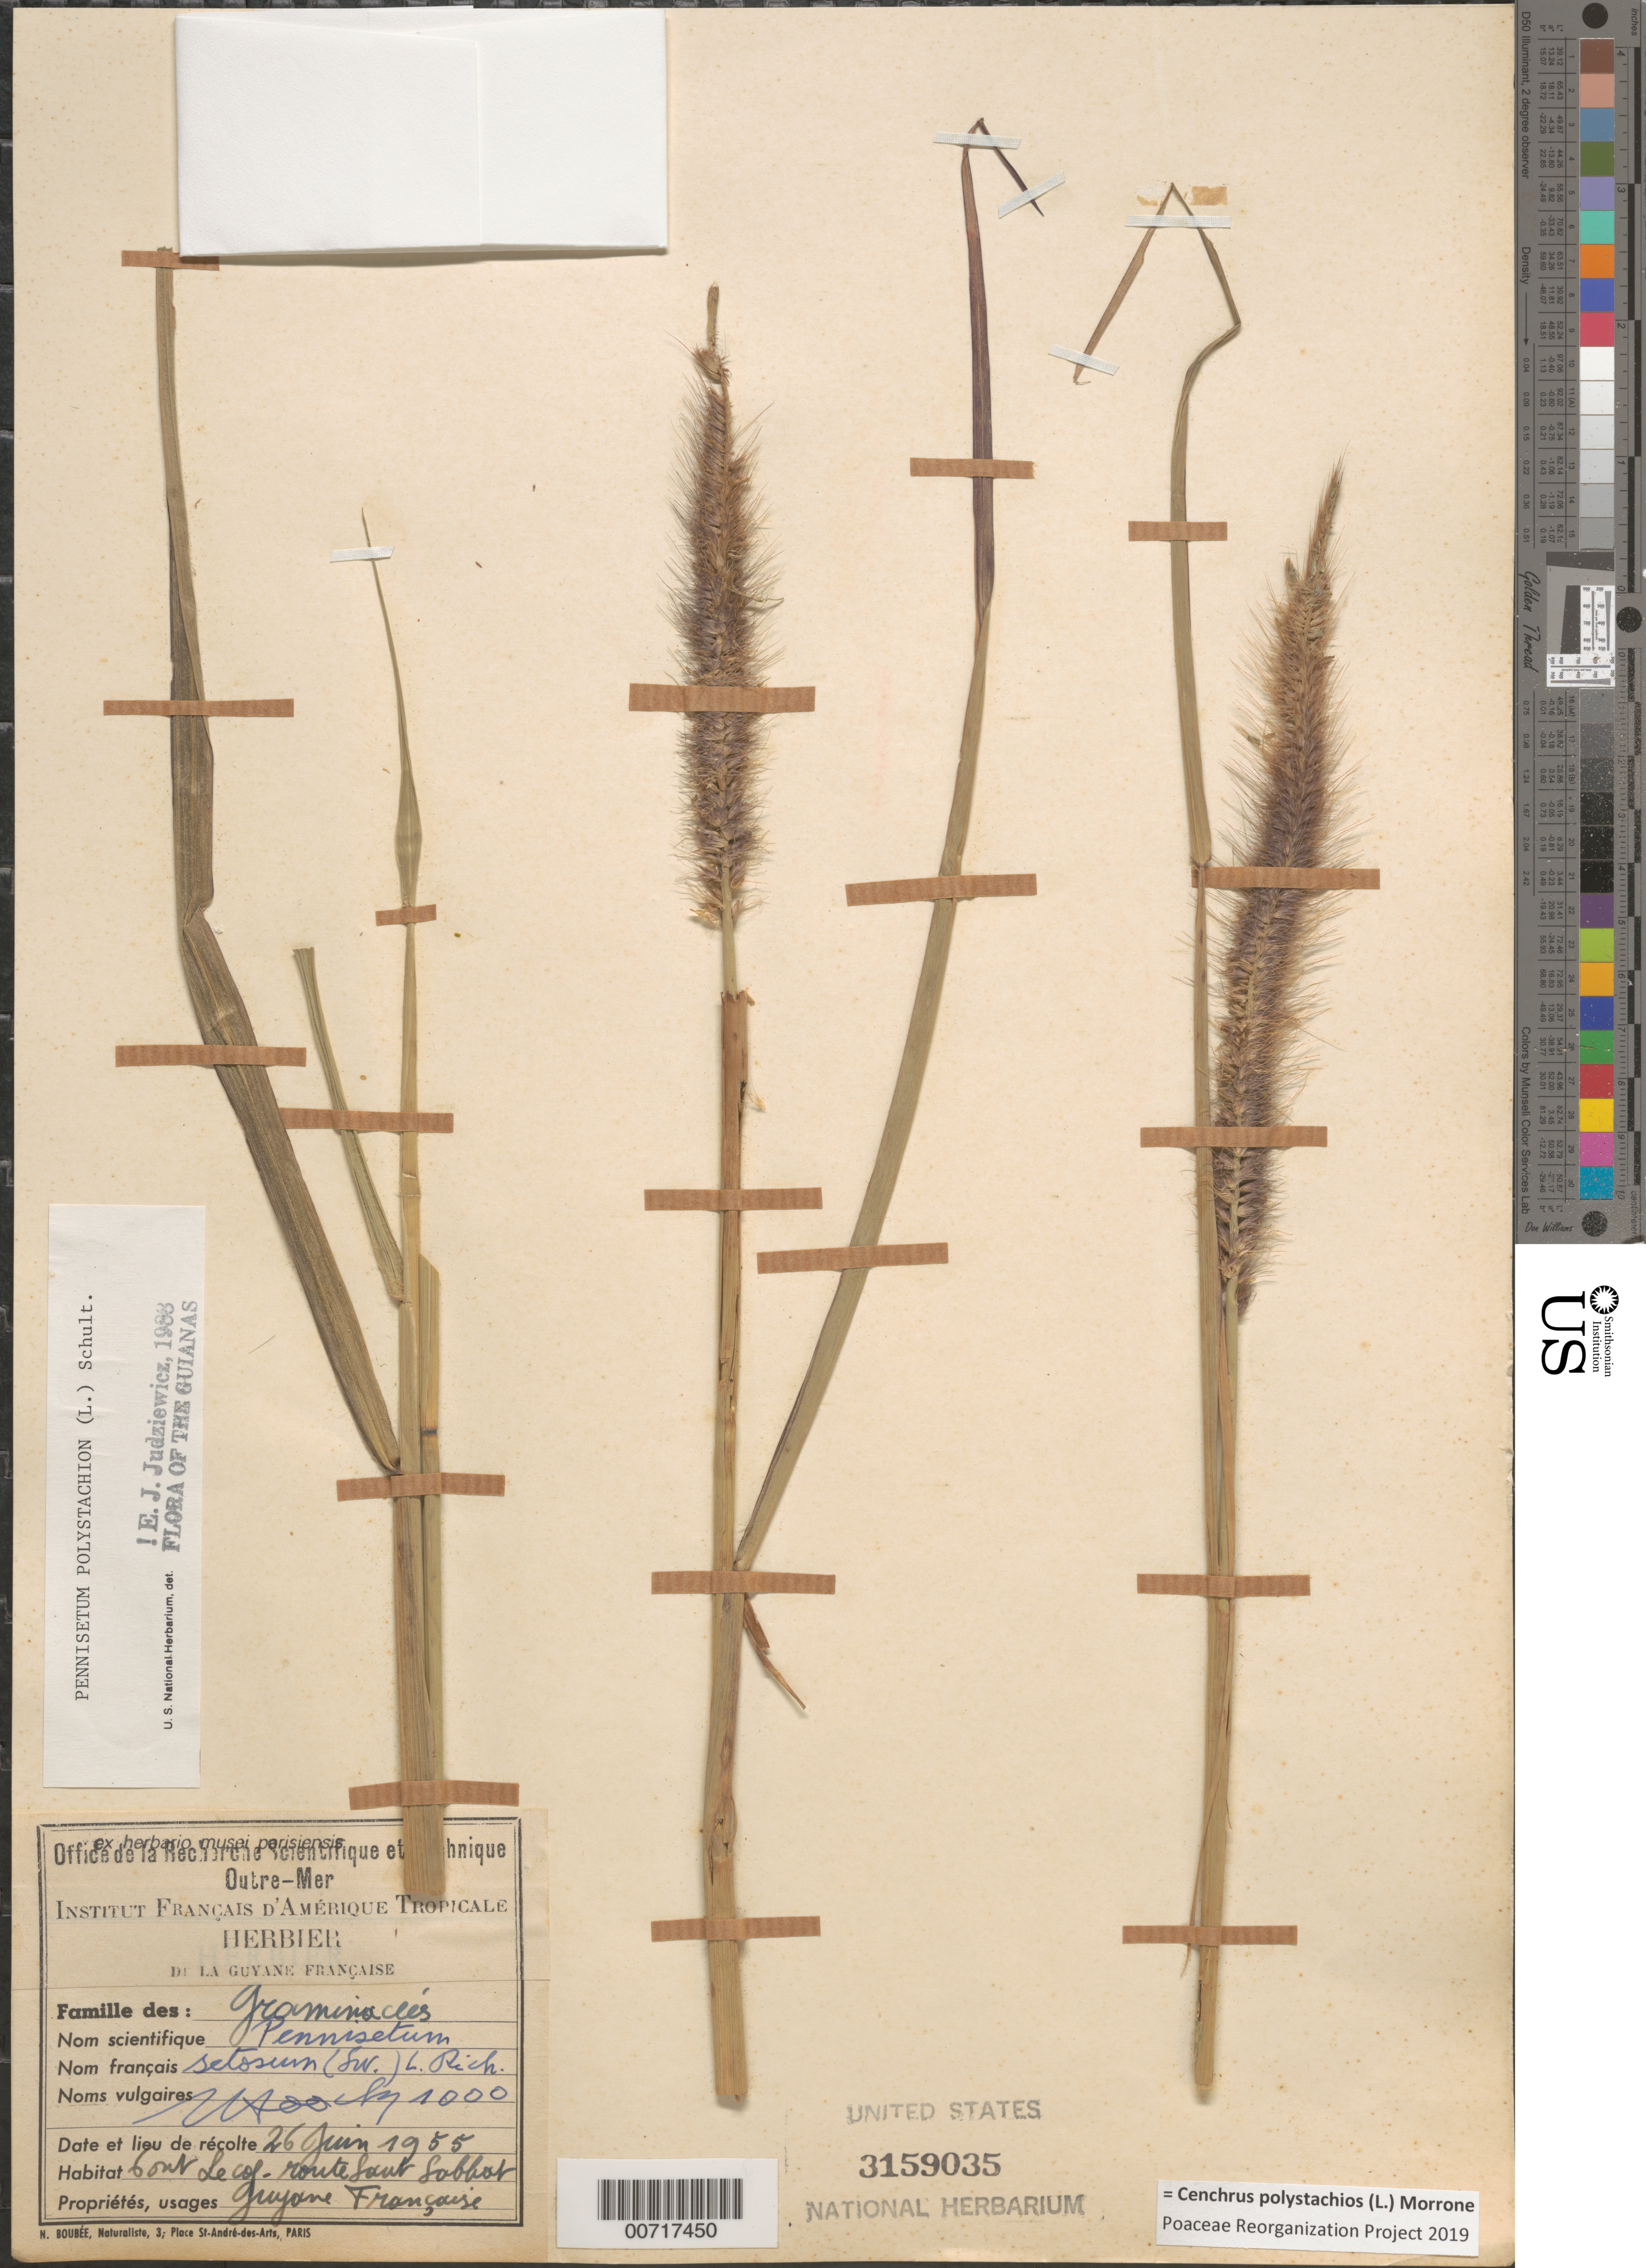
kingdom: Plantae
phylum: Tracheophyta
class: Liliopsida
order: Poales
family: Poaceae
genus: Cenchrus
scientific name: Cenchrus polystachios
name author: (L.) Morrone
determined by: Poaceae Reorganization Project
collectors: J. Hoock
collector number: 1000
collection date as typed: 26-Jun-55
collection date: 1955-06-26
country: French Guiana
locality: Route de Saut Sabbat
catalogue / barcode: US 3159035